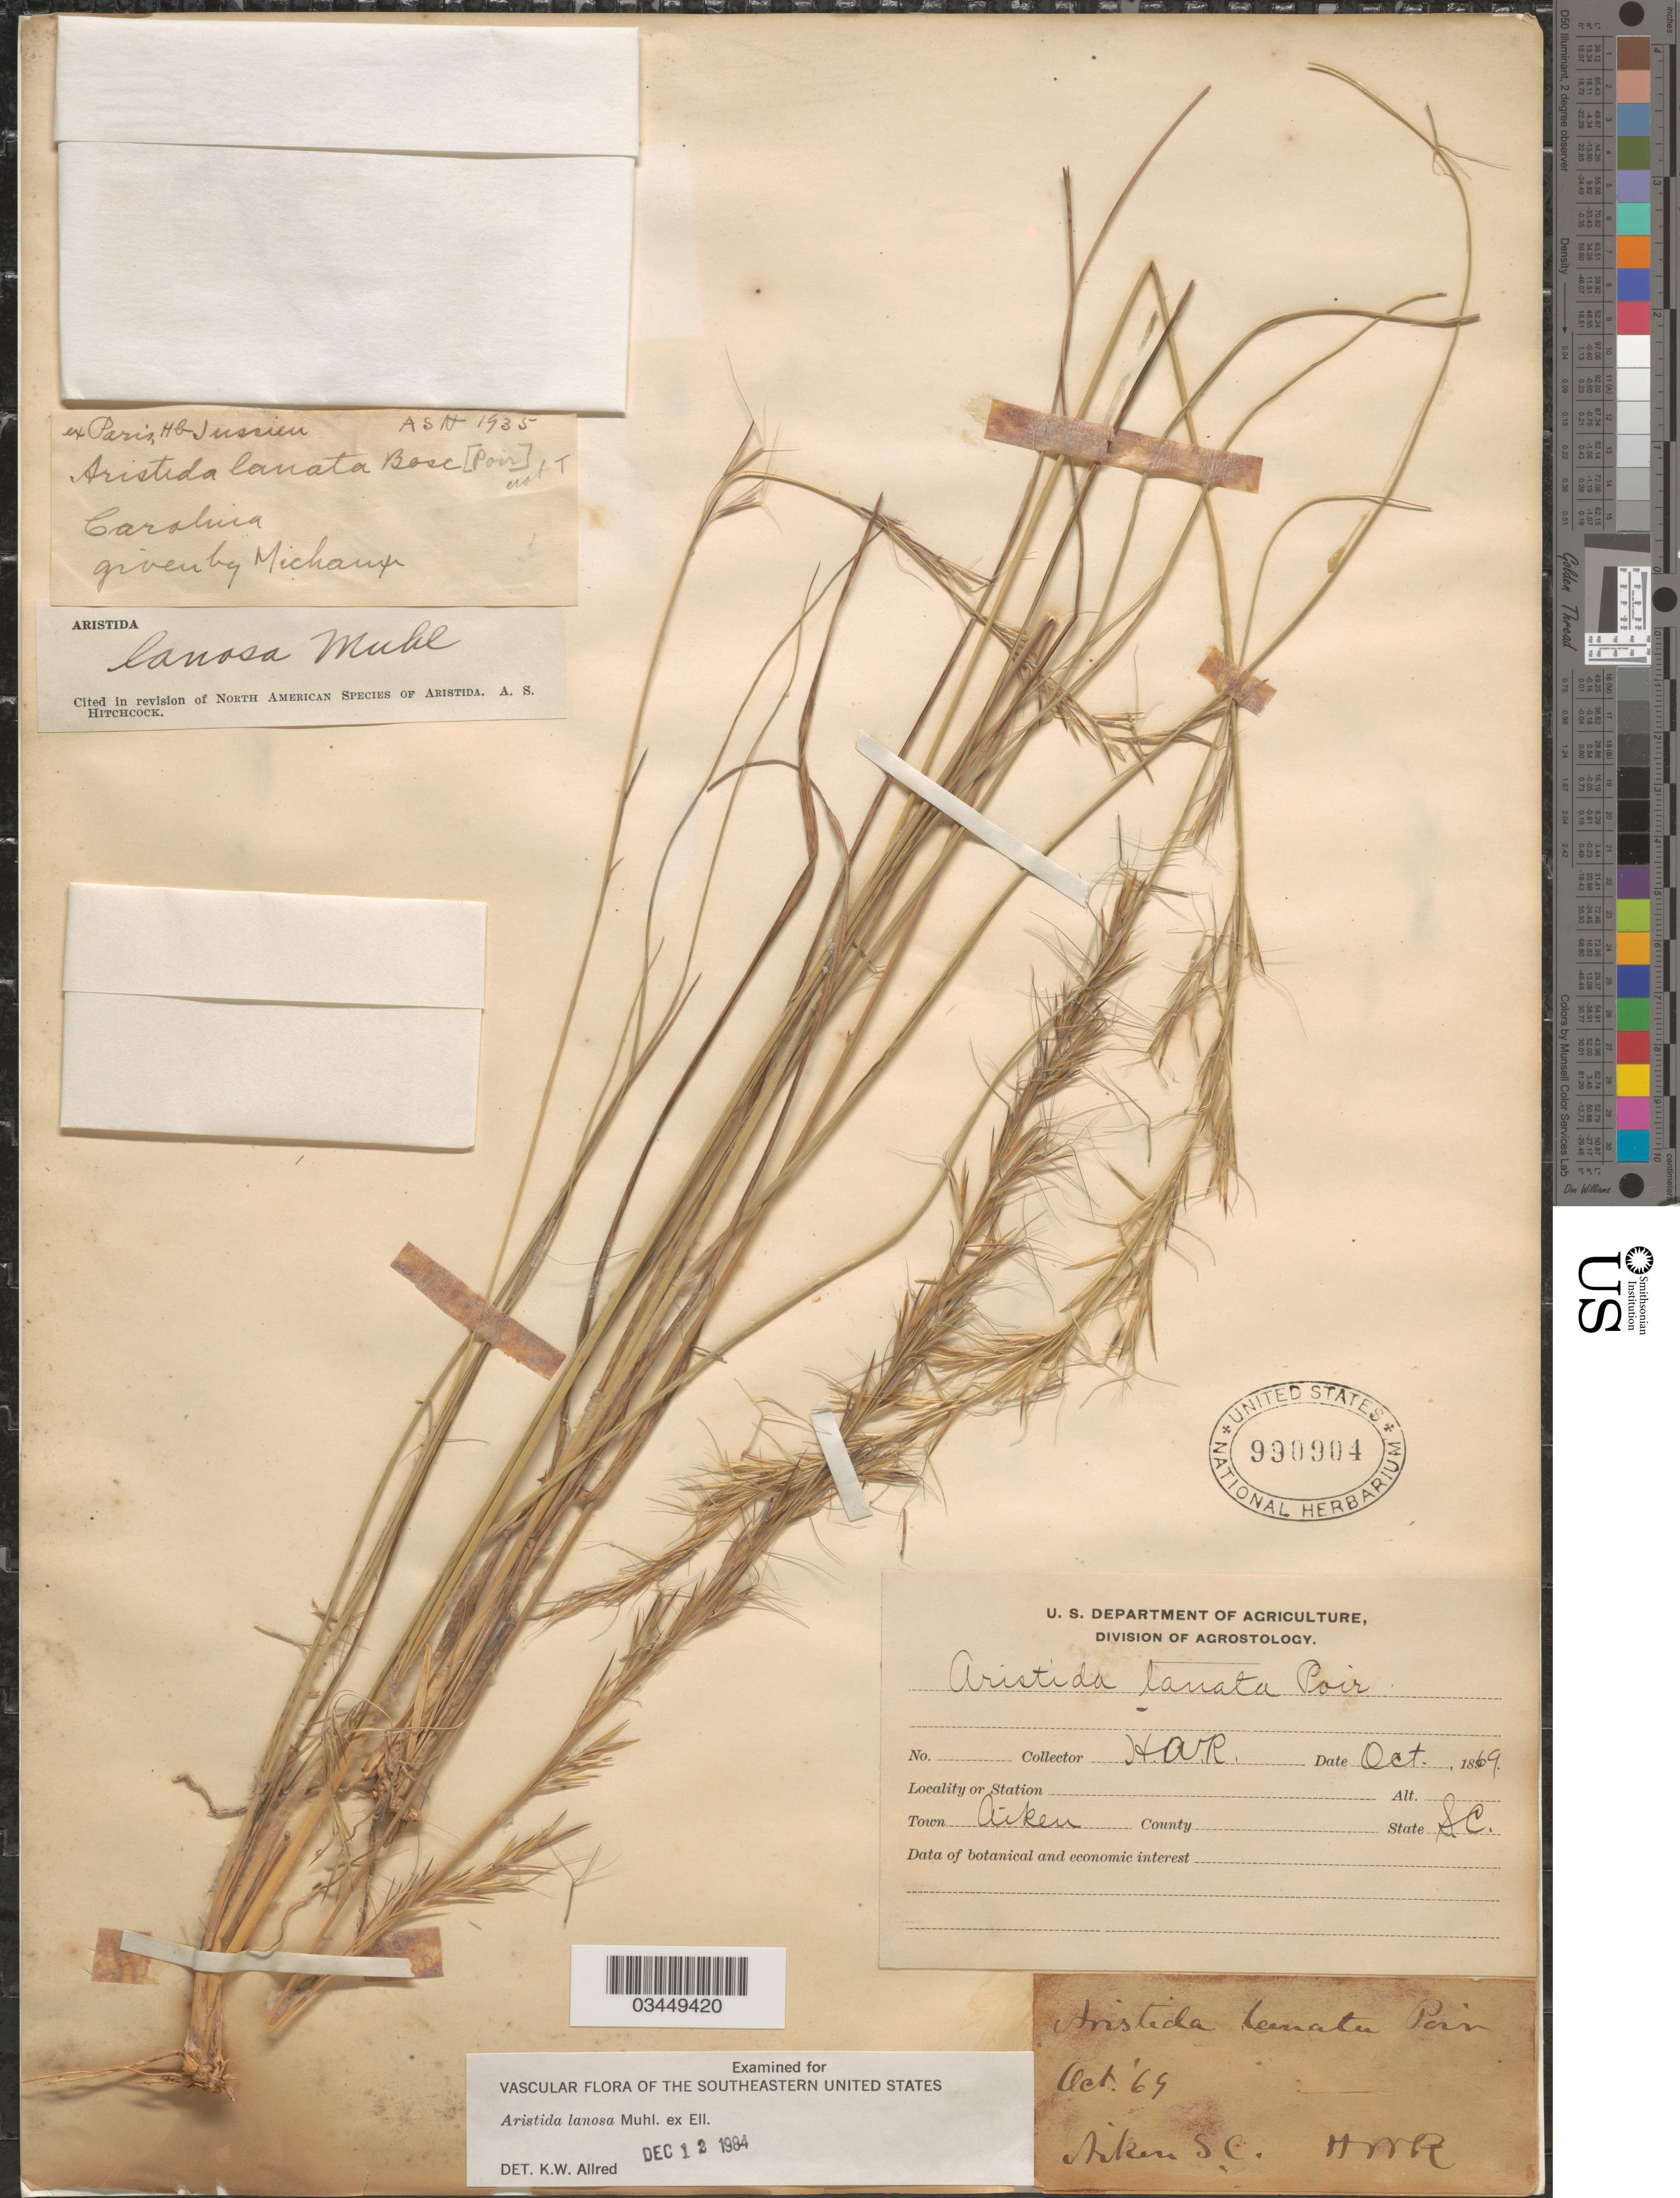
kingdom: Plantae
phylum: Tracheophyta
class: Liliopsida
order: Poales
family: Poaceae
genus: Aristida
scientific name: Aristida lanosa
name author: Muhl.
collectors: H. W. R.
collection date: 1869-10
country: United States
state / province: South Carolina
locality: Town Aiken.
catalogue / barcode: US 990904